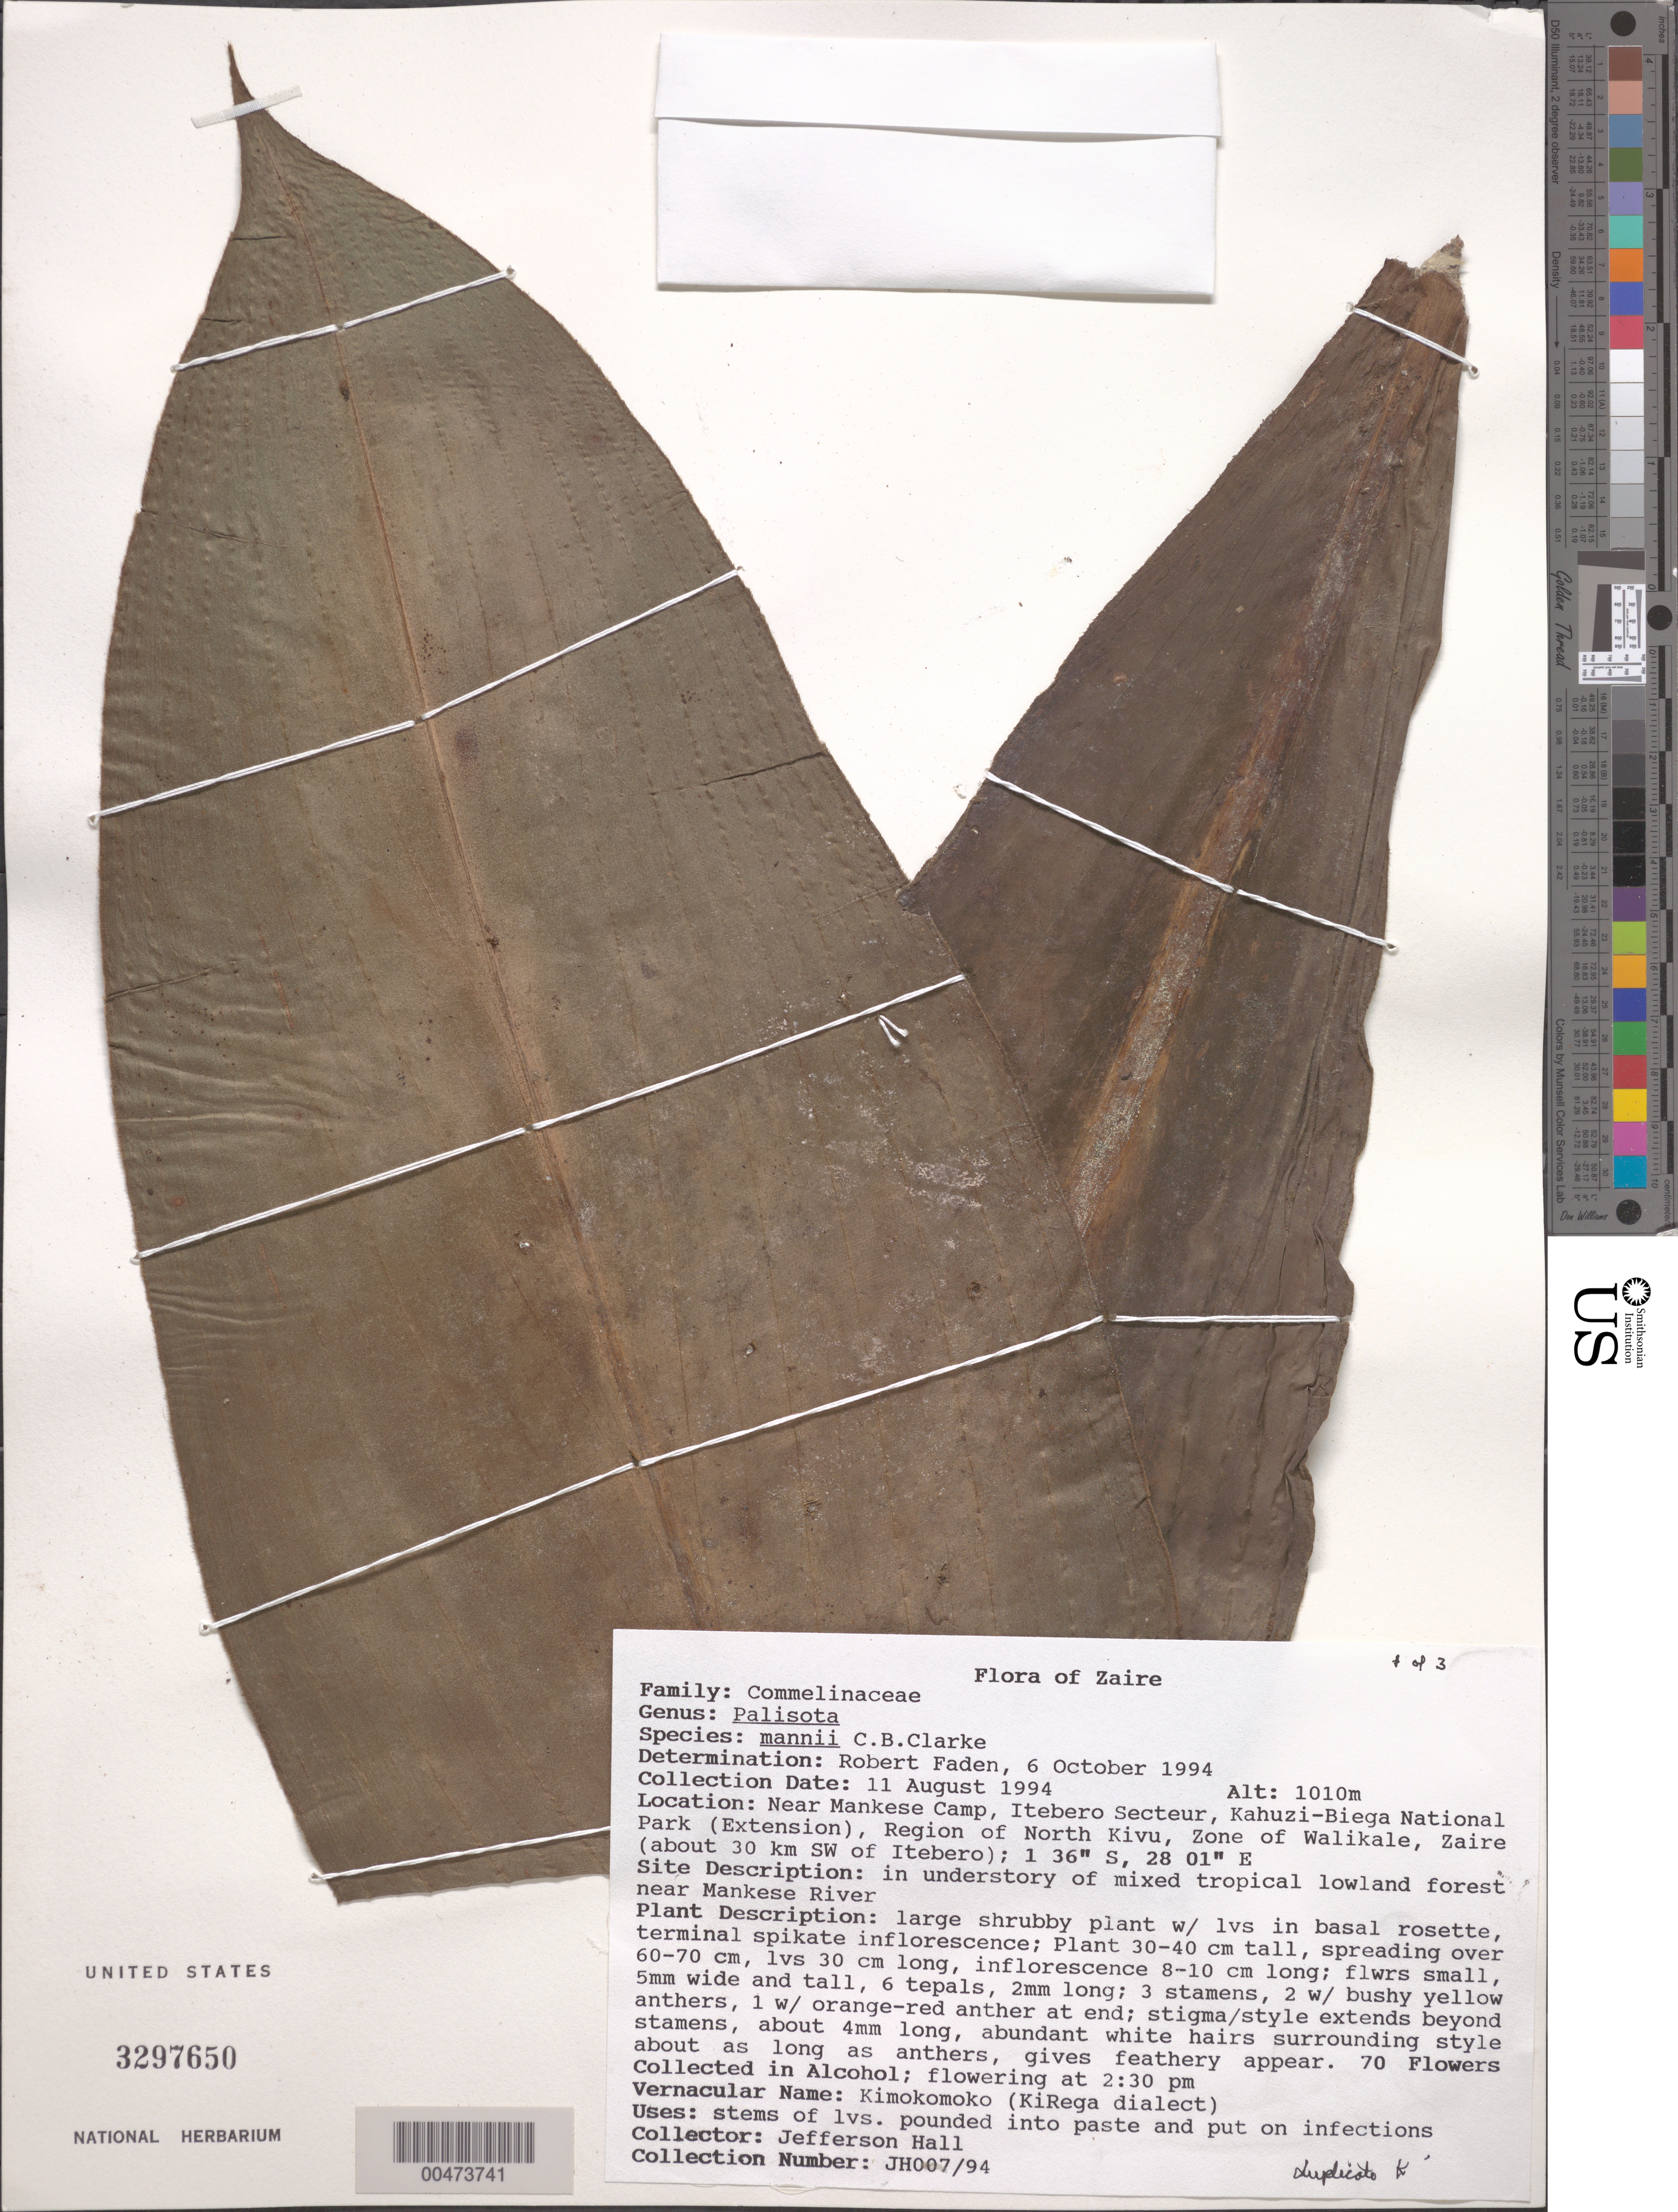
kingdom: Plantae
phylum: Tracheophyta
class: Liliopsida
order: Commelinales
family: Commelinaceae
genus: Palisota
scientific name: Palisota mannii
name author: C.B. Clarke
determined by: Faden, Robert B., (US), Smithsonian Institution - National Museum of Natural History (UNITED STATES)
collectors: J. Hall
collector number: Jh007/94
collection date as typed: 11 Aug 1994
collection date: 1994-08-11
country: Congo, Democratic Republic of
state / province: Sud-Kivu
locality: Near Mankese camp,Kahuzi-Biega National Park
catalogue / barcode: US 3297650